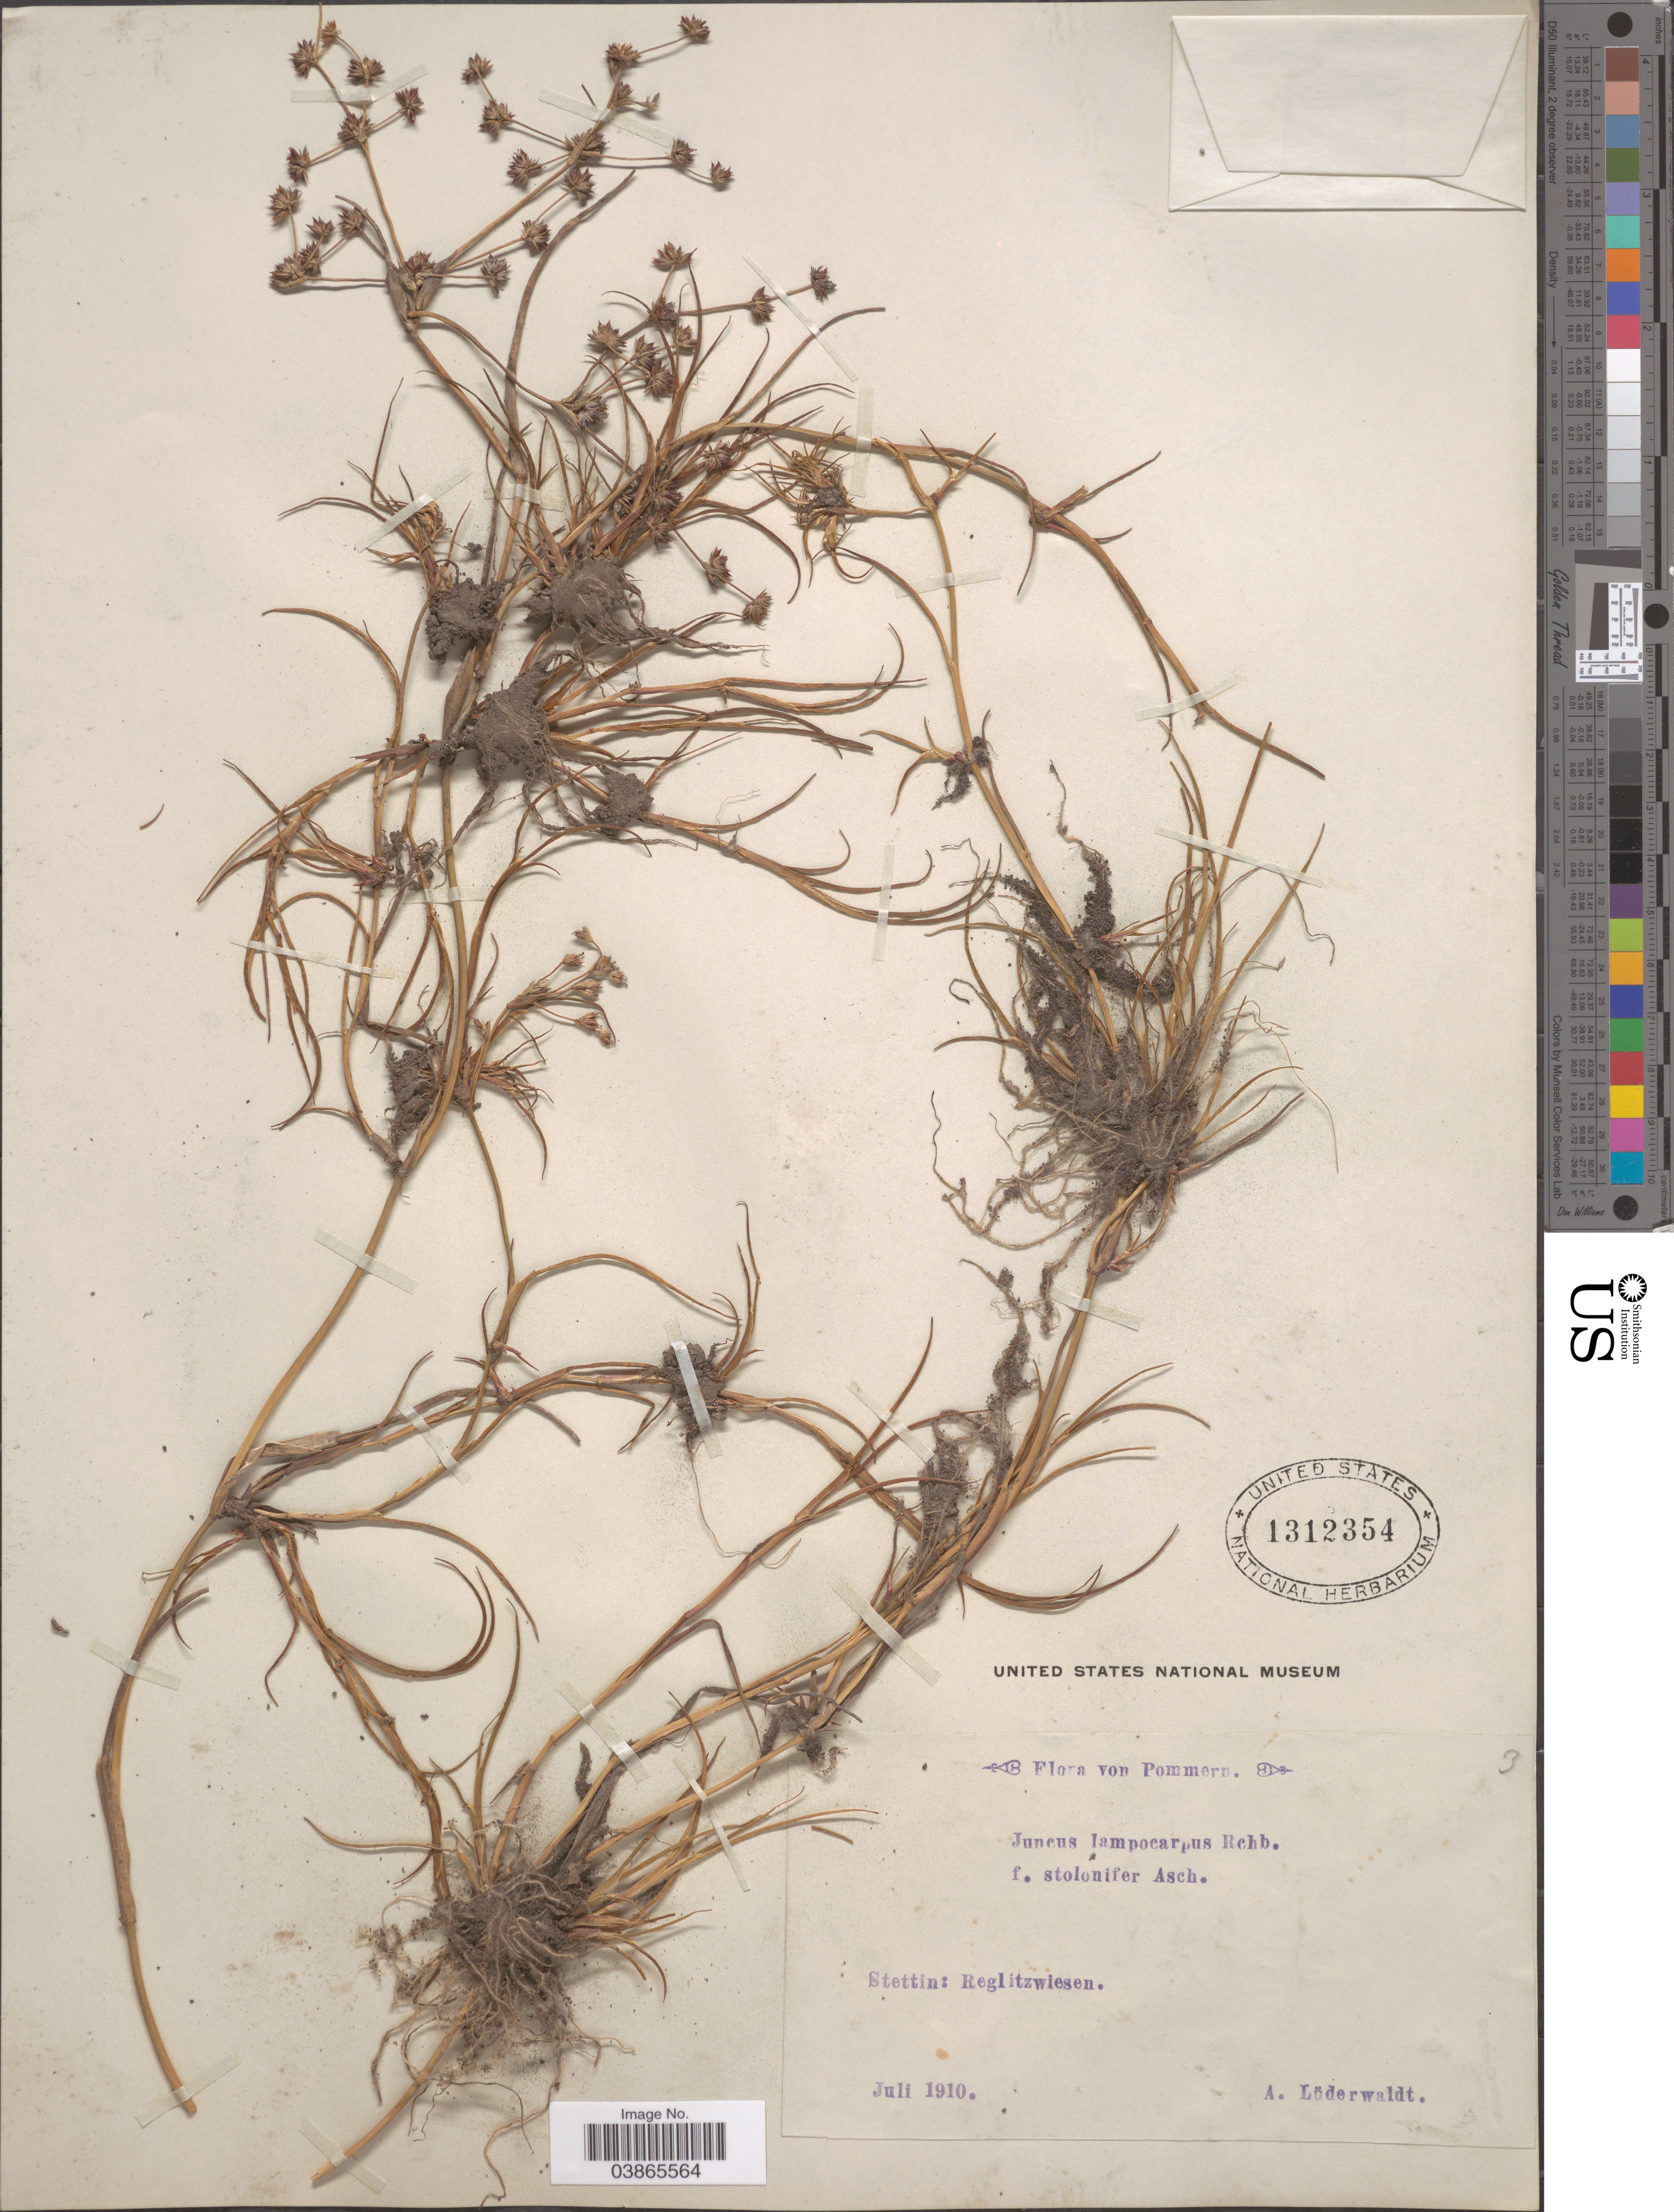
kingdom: Plantae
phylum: Tracheophyta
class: Liliopsida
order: Poales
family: Juncaceae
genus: Juncus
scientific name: Juncus lampocarpus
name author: Ehrh.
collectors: A. Lüderwaldt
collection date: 1910-07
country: Poland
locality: Von Pommern. Stettin: Reglitzwiesen.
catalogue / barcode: US 1312354